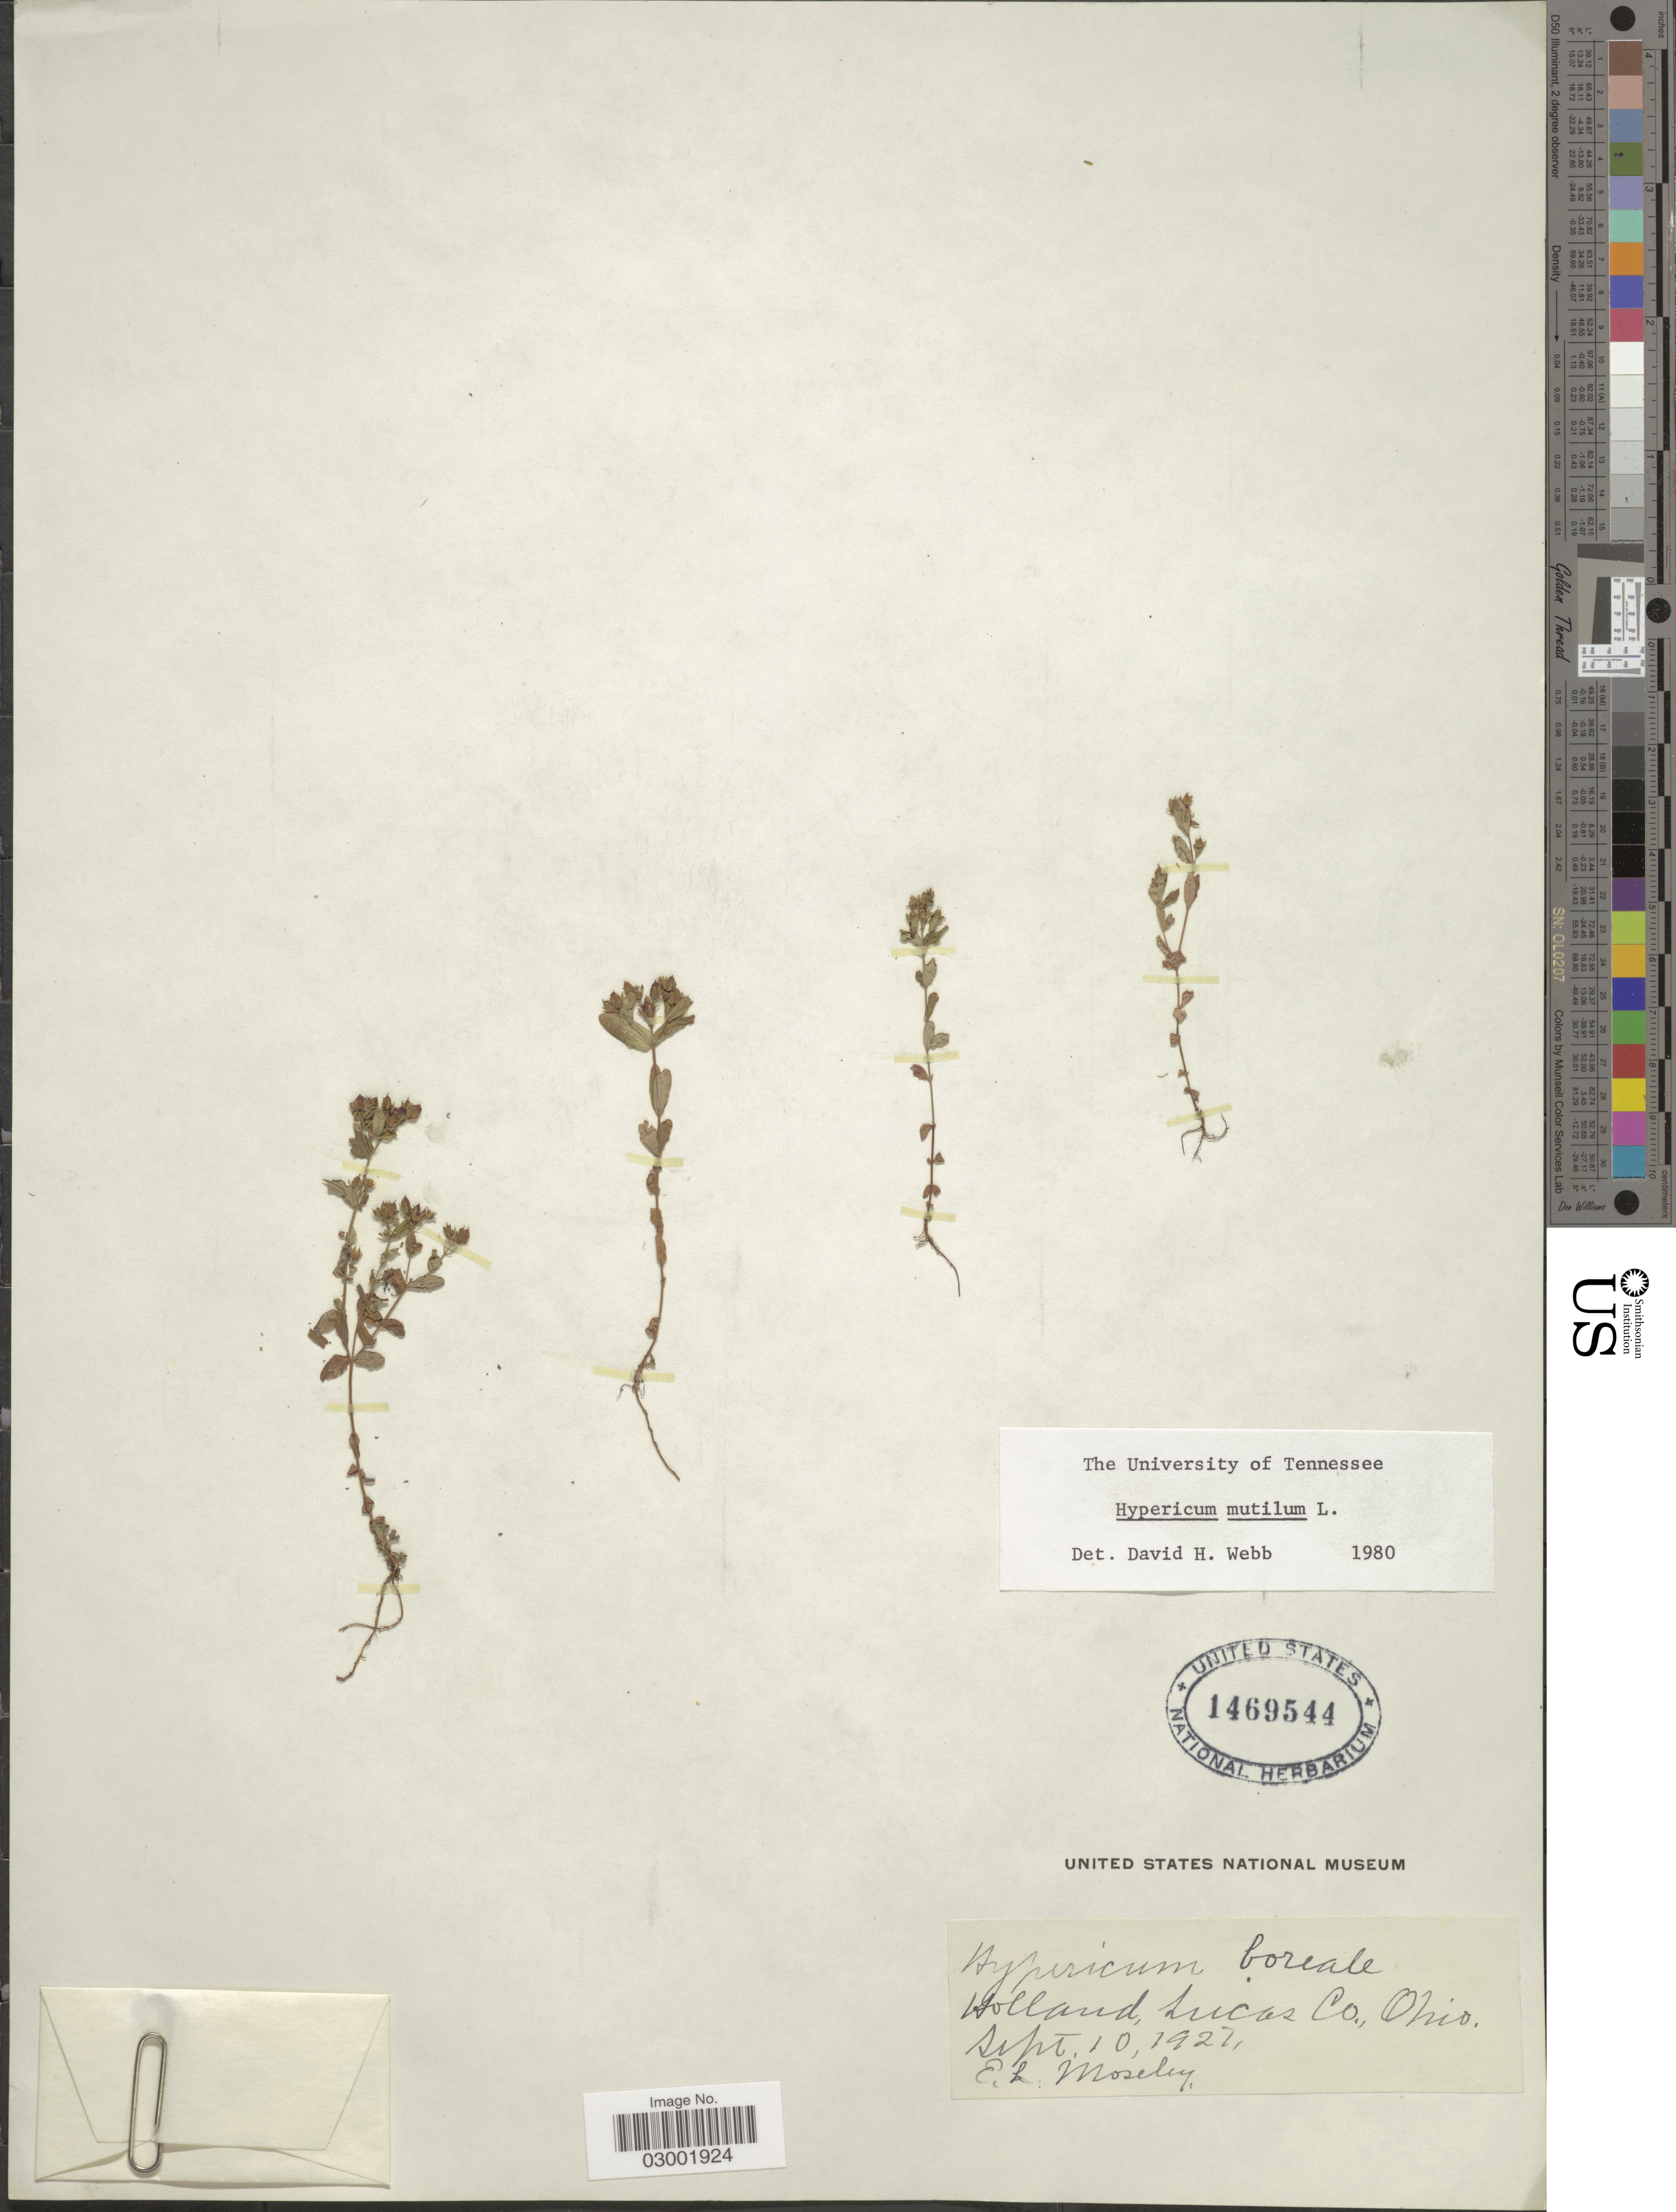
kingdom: Plantae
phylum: Tracheophyta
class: Magnoliopsida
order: Malpighiales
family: Hypericaceae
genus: Hypericum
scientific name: Hypericum mutilum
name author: L.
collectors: E. Moseley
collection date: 1927-09-10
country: United States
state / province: Ohio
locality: Holland, Lucas Co.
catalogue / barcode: US 1469544